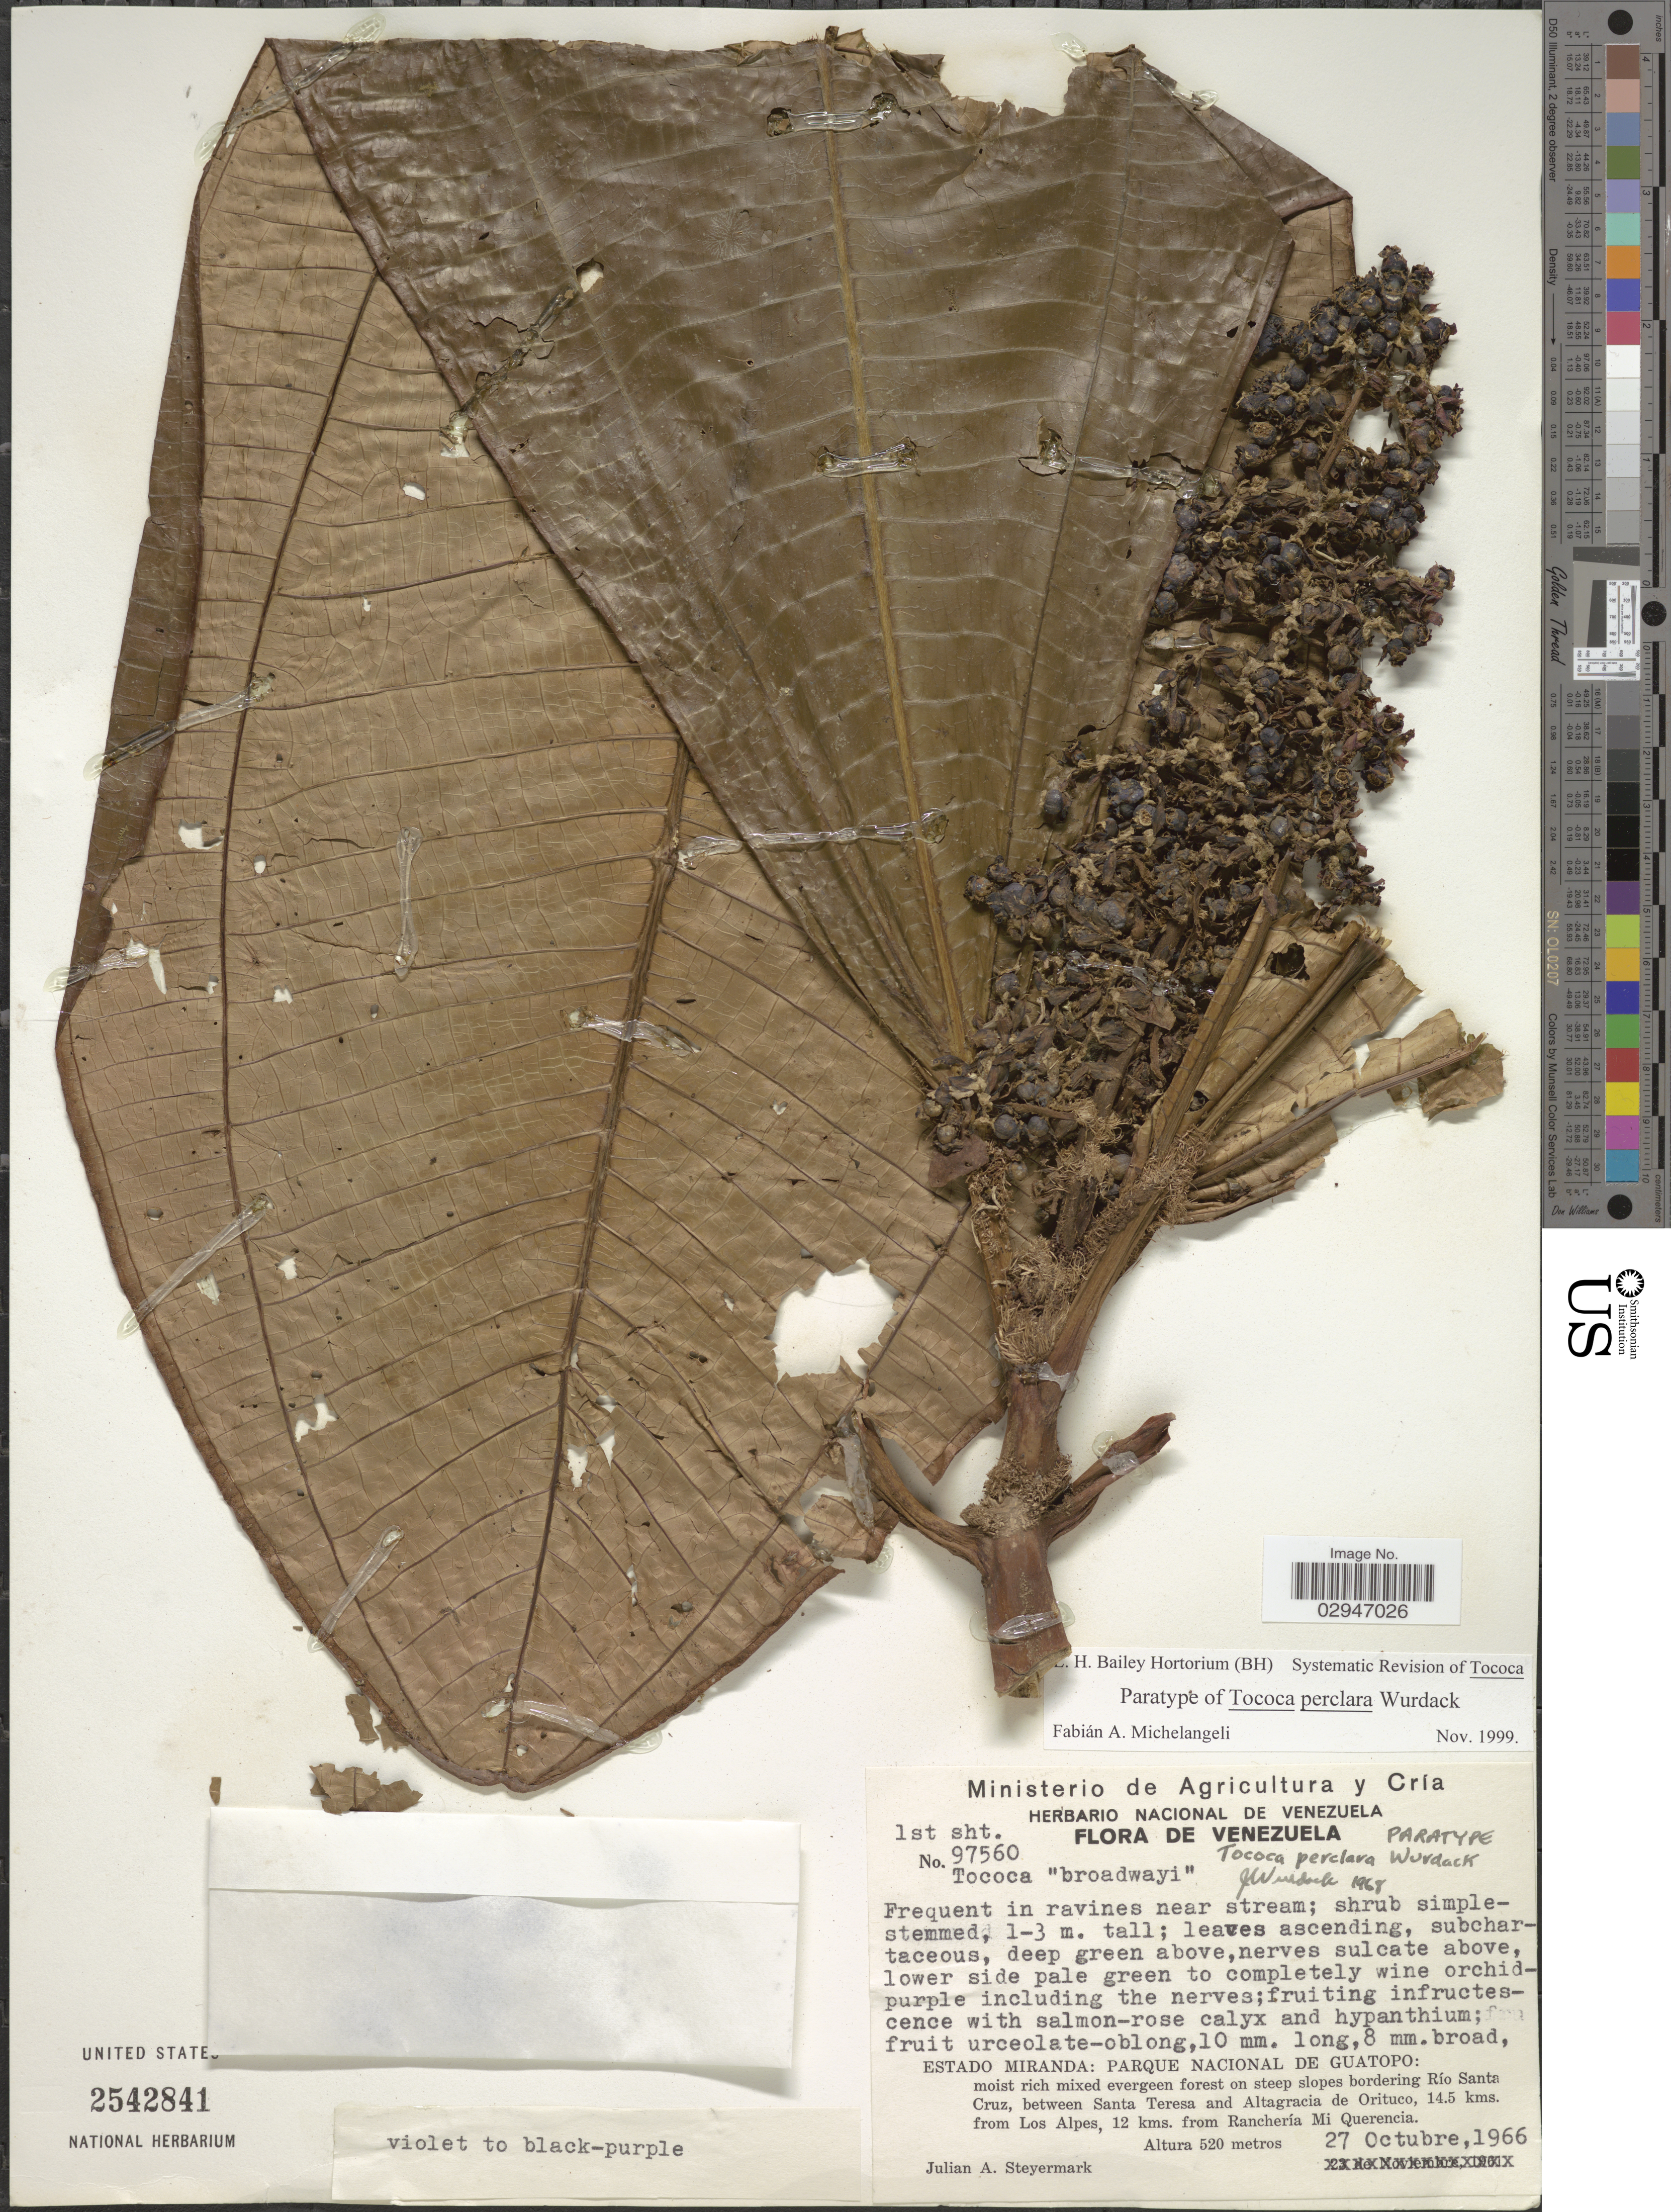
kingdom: Plantae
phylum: Tracheophyta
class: Magnoliopsida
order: Myrtales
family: Melastomataceae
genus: Tococa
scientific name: Tococa perclara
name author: Wurdack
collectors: J. Steyermark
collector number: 97560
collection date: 1966-10-27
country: Venezuela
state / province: Miranda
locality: Parque Nacional de Guatopo: moist rich mixed evergreen forest on steep slopes bordering Río Santa Cruz, between Santa Teresa and Altagracia de Orituco, 14.5 kms. from Los Alpes, 12 km. from Ranchería Mi Querencia.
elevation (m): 520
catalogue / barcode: US 2542841